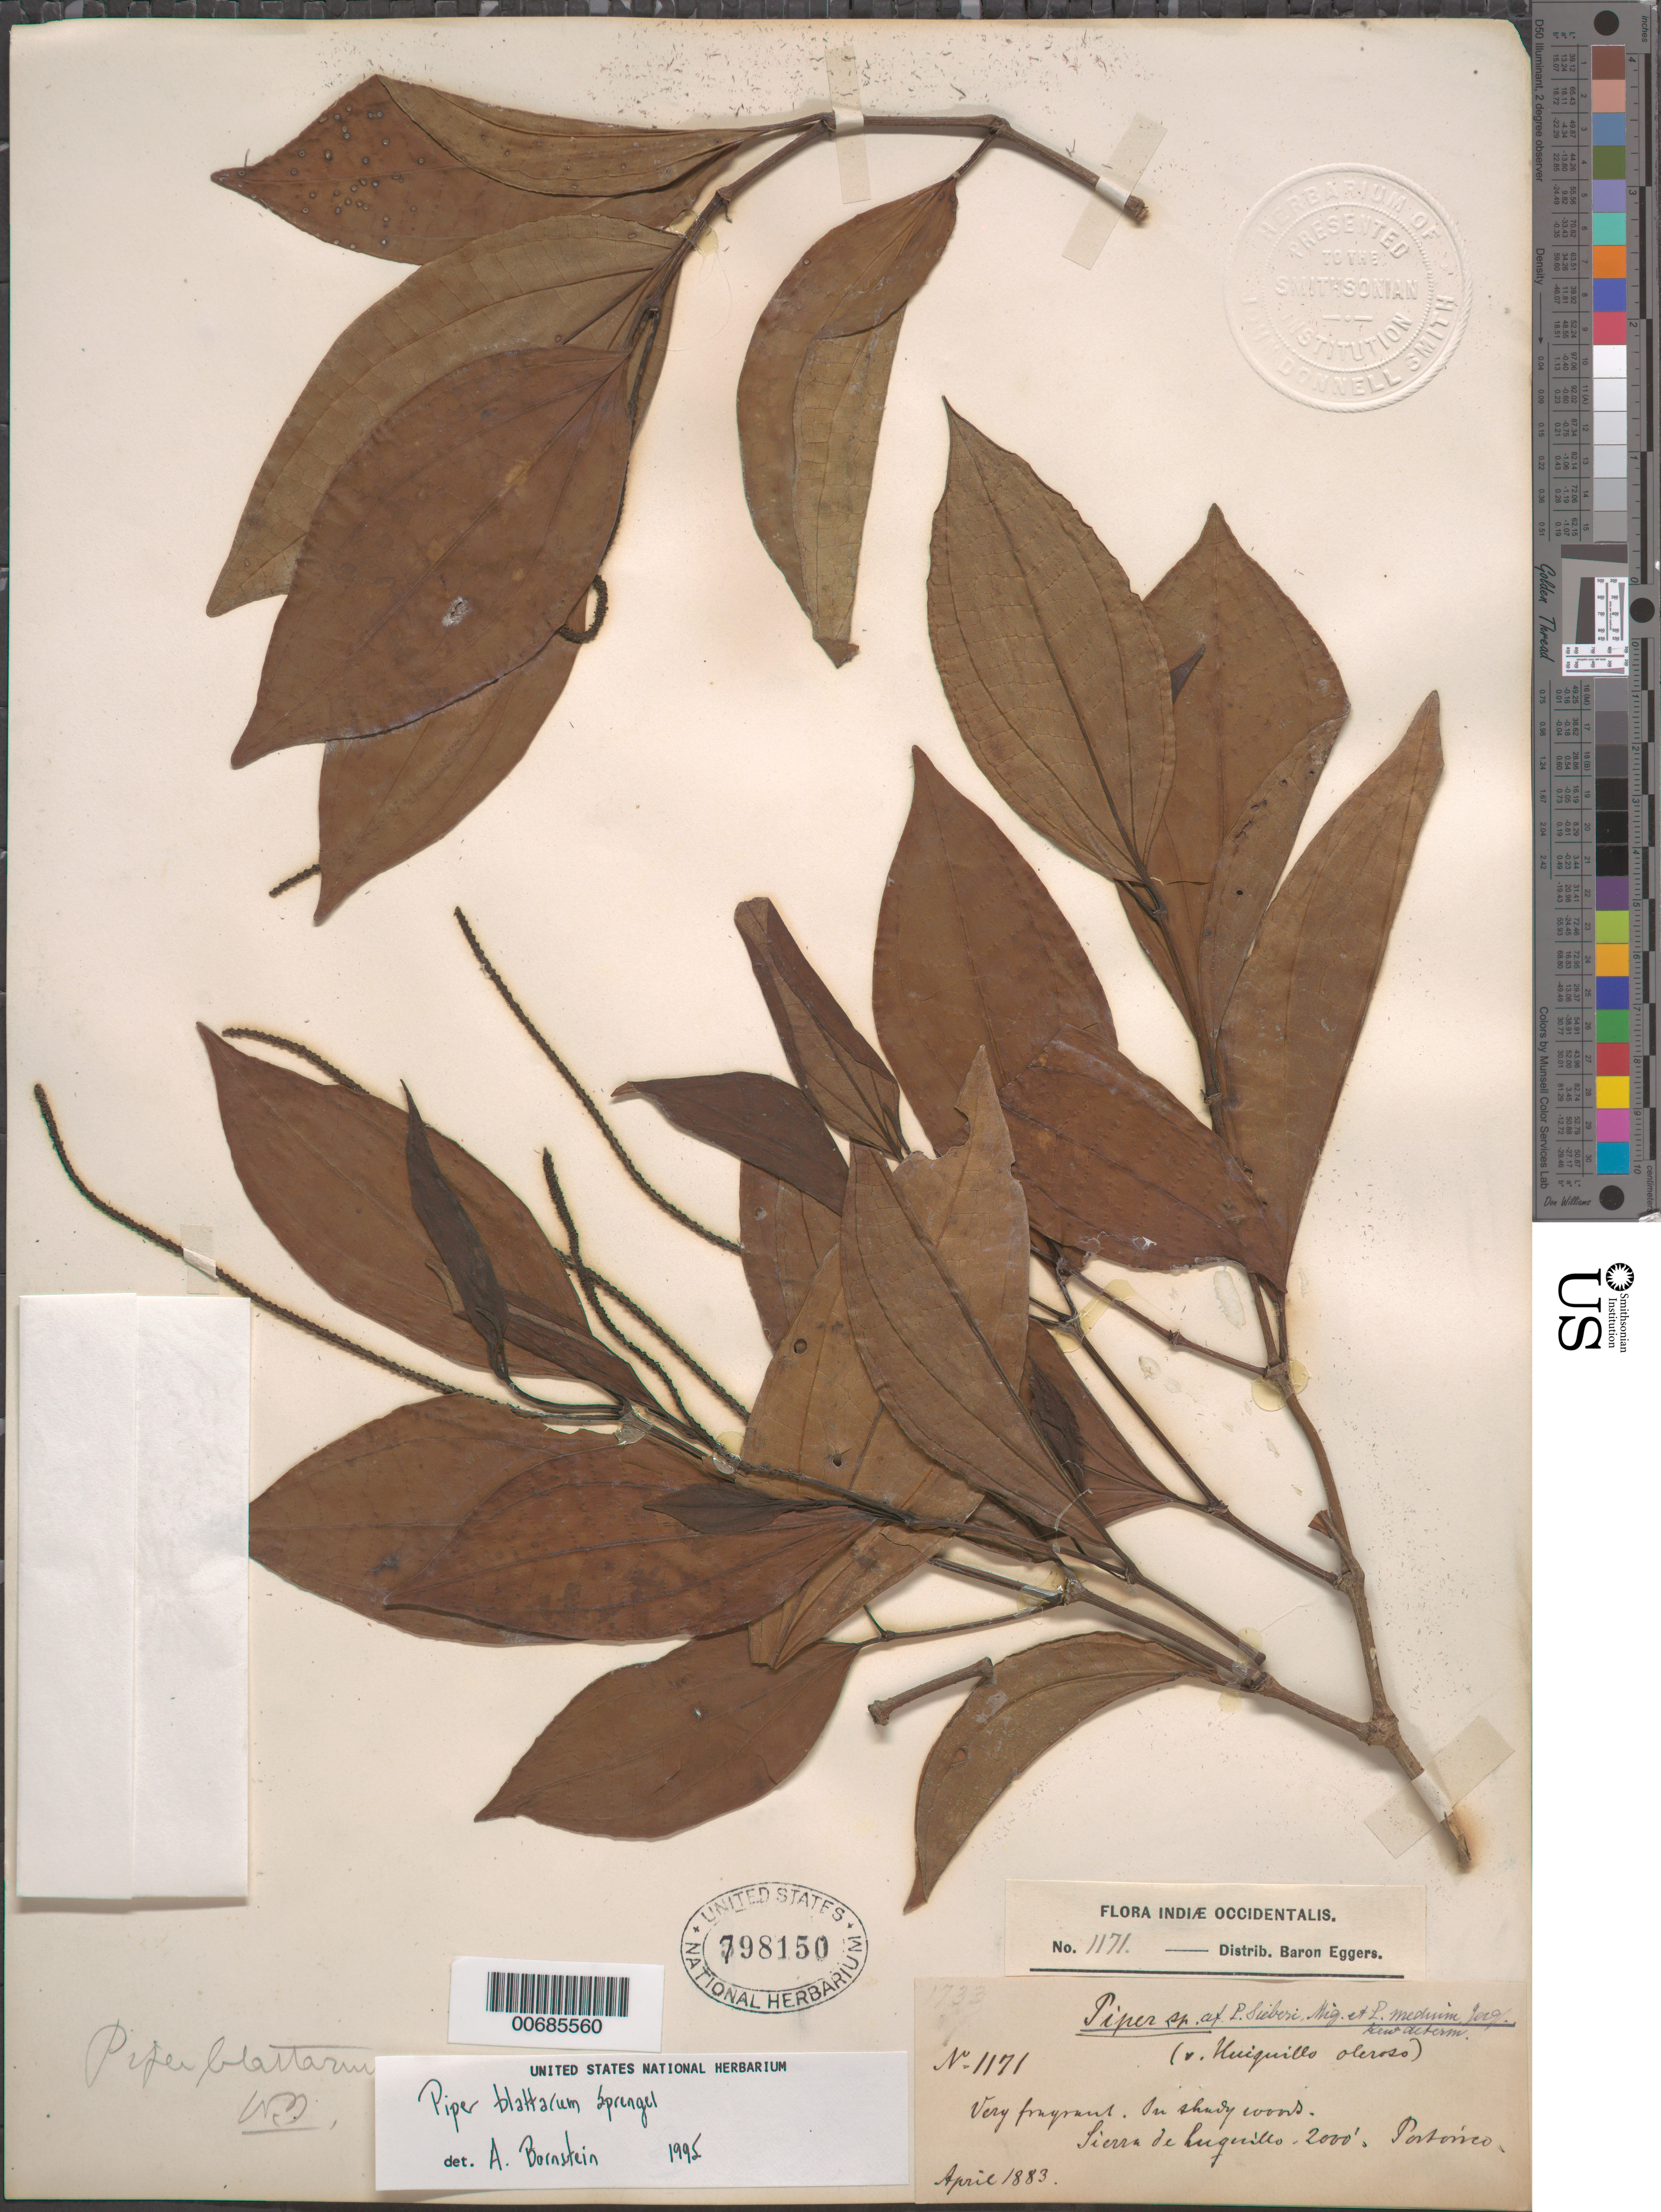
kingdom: Plantae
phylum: Tracheophyta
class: Magnoliopsida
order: Piperales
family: Piperaceae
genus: Piper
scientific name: Piper blattarum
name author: Spreng.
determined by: Bornstein, Allan J.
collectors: H. F. A. von Eggers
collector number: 1171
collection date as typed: Apr 1883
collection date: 1883-04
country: Puerto Rico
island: Greater Antilles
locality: Sierra de luguillo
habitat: In shady woods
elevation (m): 610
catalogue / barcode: US 798150